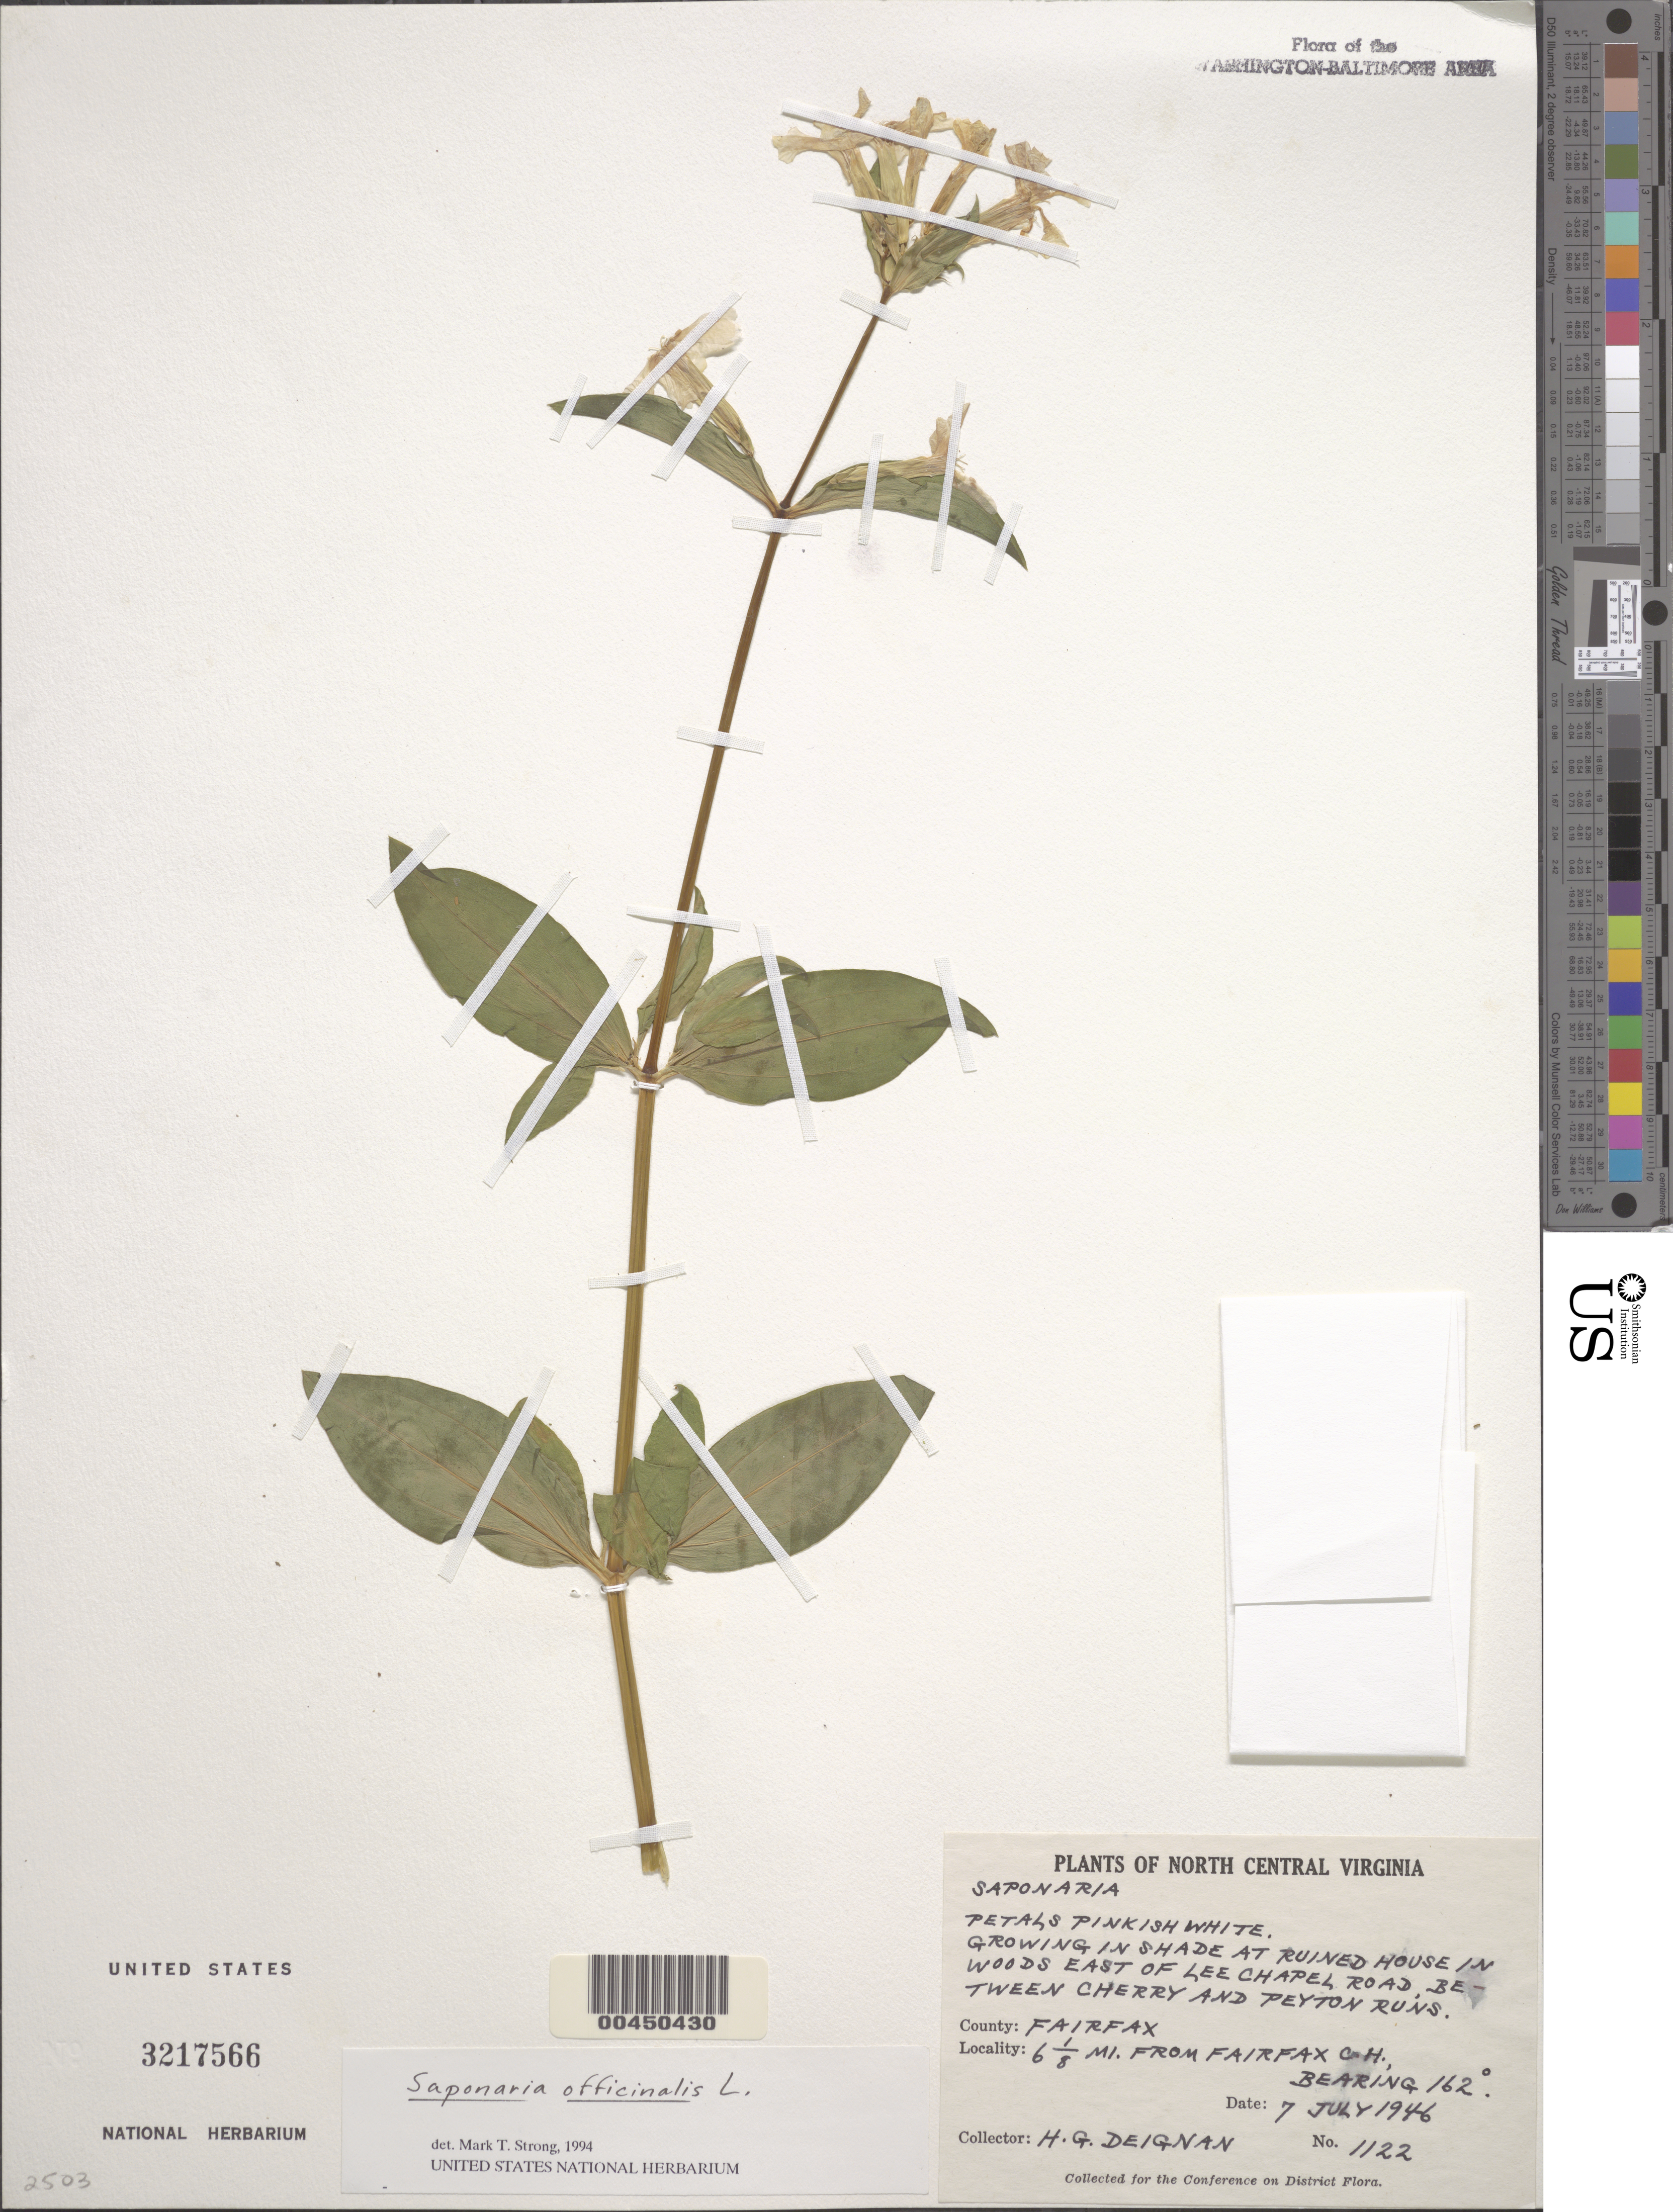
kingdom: Plantae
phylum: Tracheophyta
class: Magnoliopsida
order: Caryophyllales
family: Caryophyllaceae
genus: Saponaria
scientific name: Saponaria officinalis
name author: L.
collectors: H. Deignan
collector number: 1122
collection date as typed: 07 Jul 1946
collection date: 1946-07-07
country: United States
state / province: Virginia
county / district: Fairfax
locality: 6 1/8mi from Fairfax Court House, ruin house in Woods E of Lee Chapel Road, between Cherry and Peyton Runs.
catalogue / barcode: US 3217566